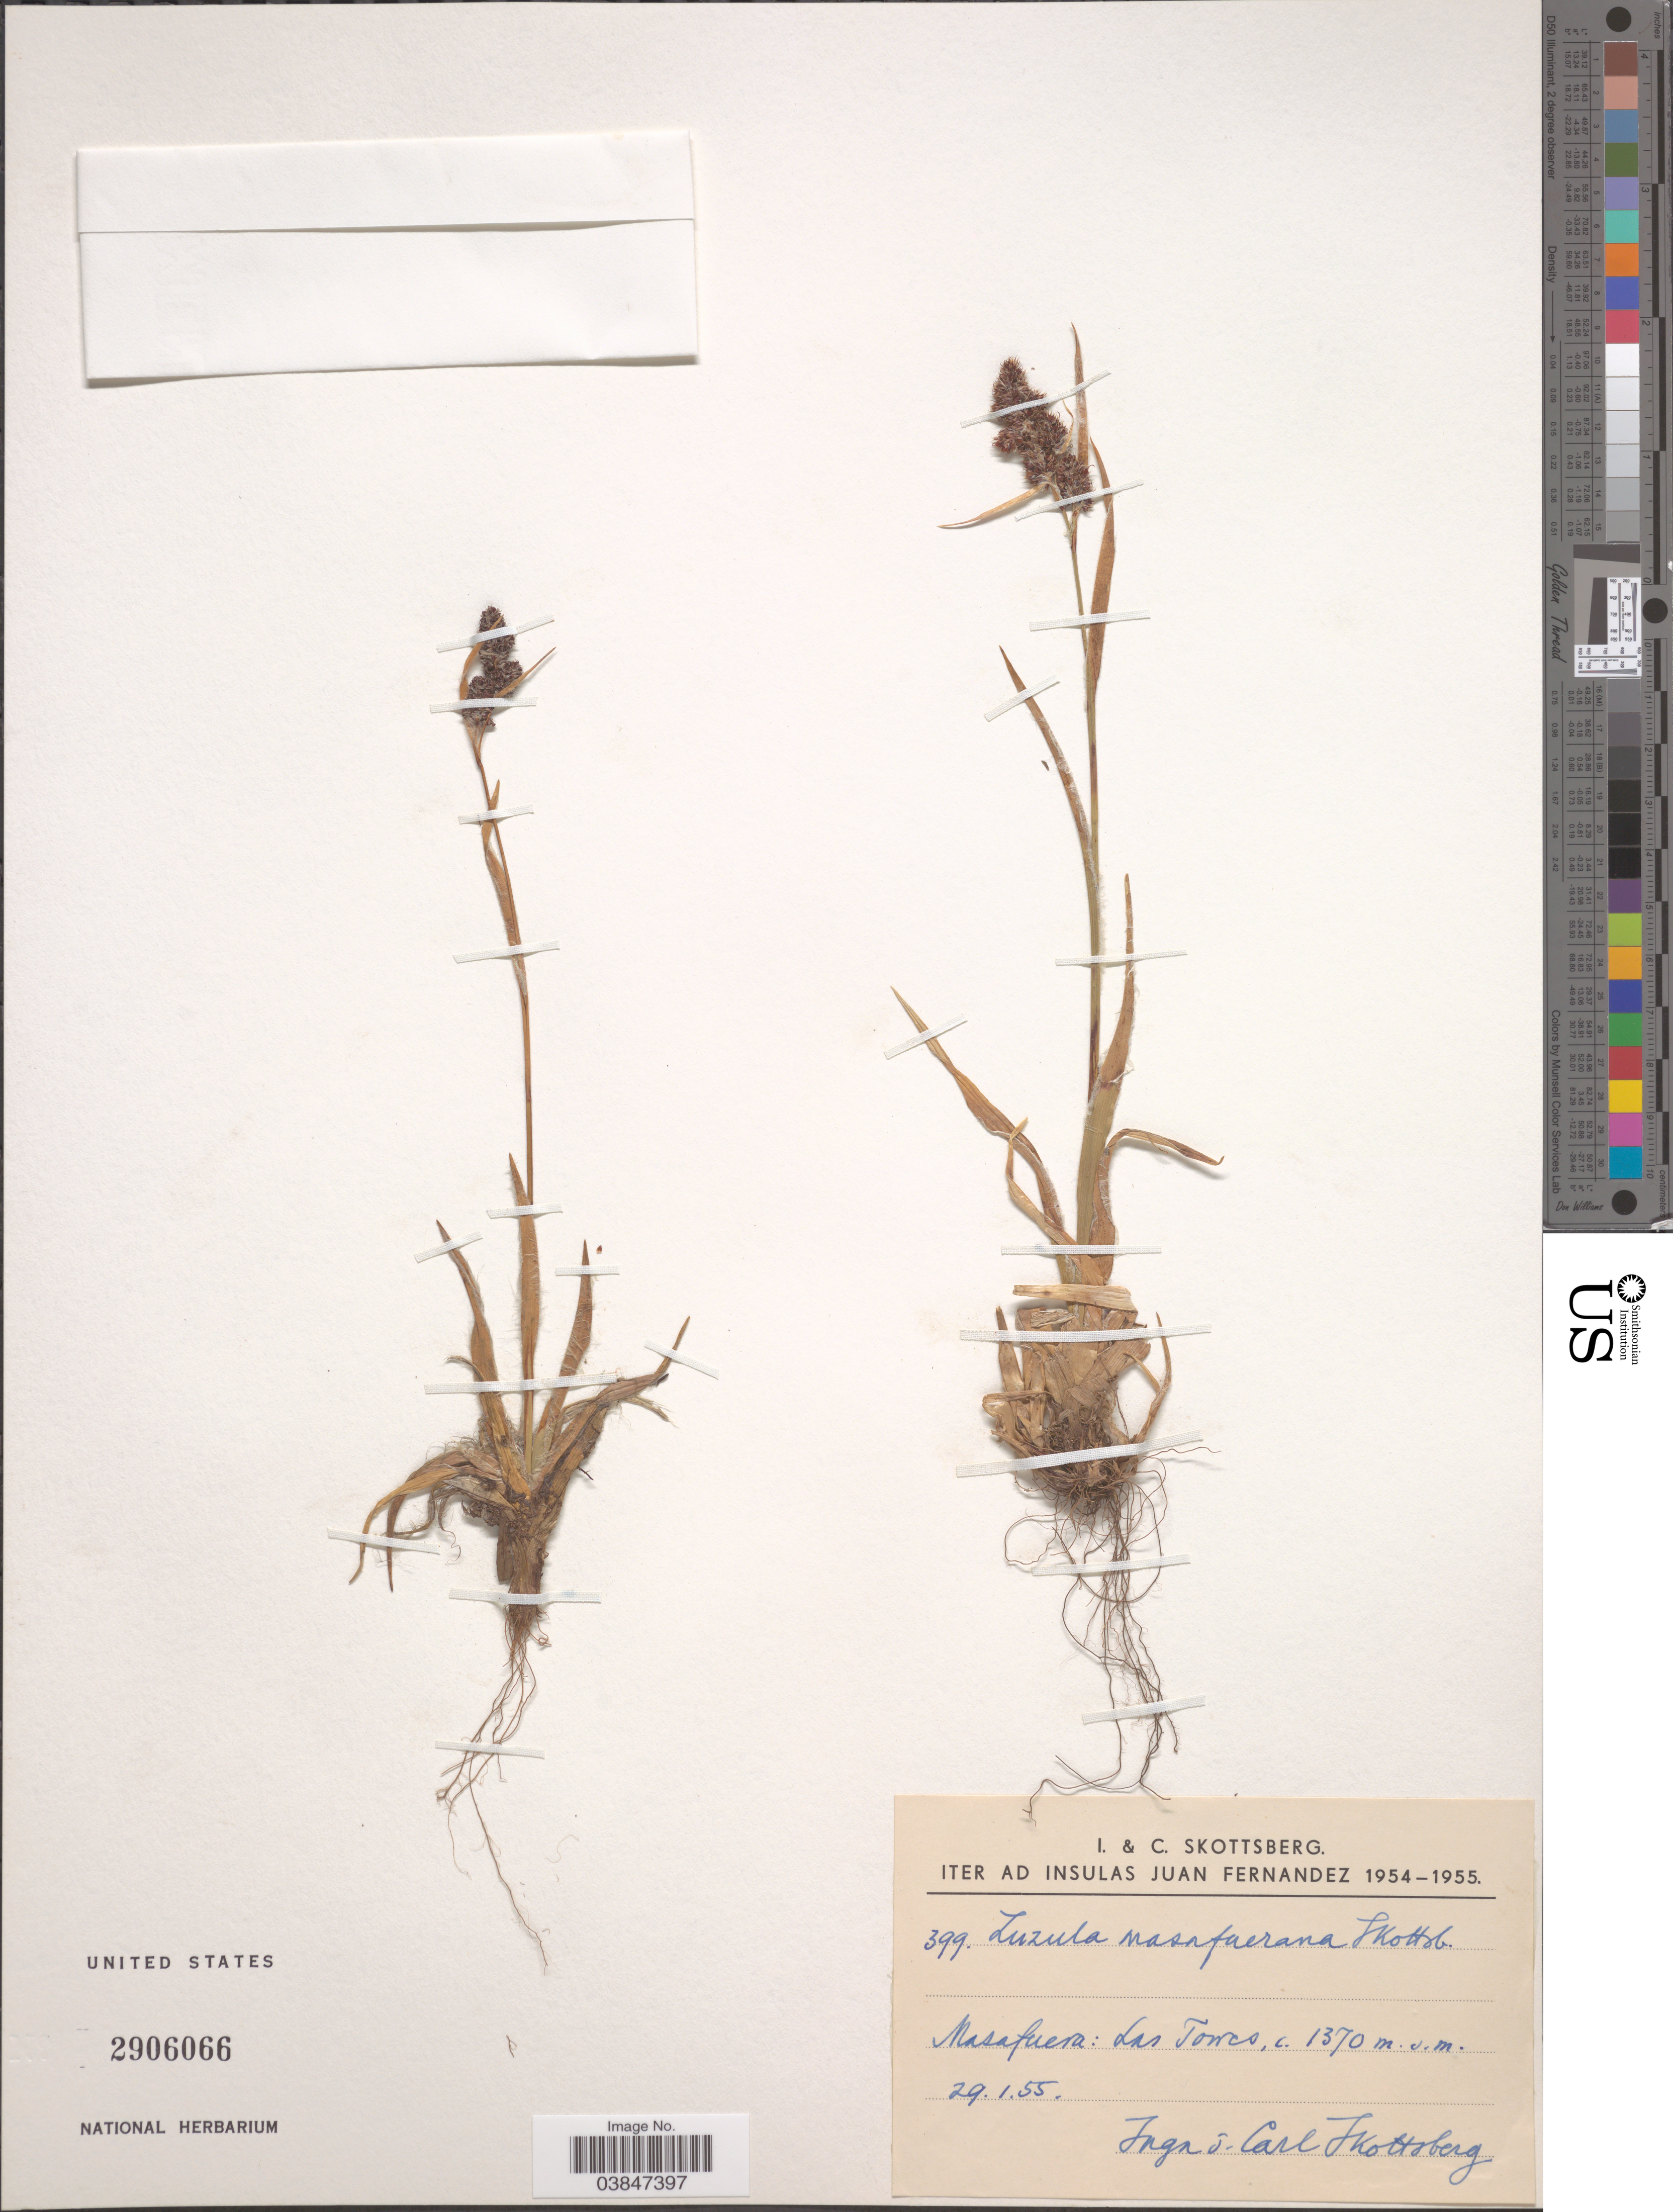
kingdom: Plantae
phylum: Tracheophyta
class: Liliopsida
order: Poales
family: Juncaceae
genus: Luzula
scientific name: Luzula masafuerana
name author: Skottsb.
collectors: I. Skottsberg & C. Skotsberg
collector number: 399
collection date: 1955-01-29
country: Chile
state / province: Valparaíso (V)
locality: Masafuera: Las Torres.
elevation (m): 1370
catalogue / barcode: US 2906066